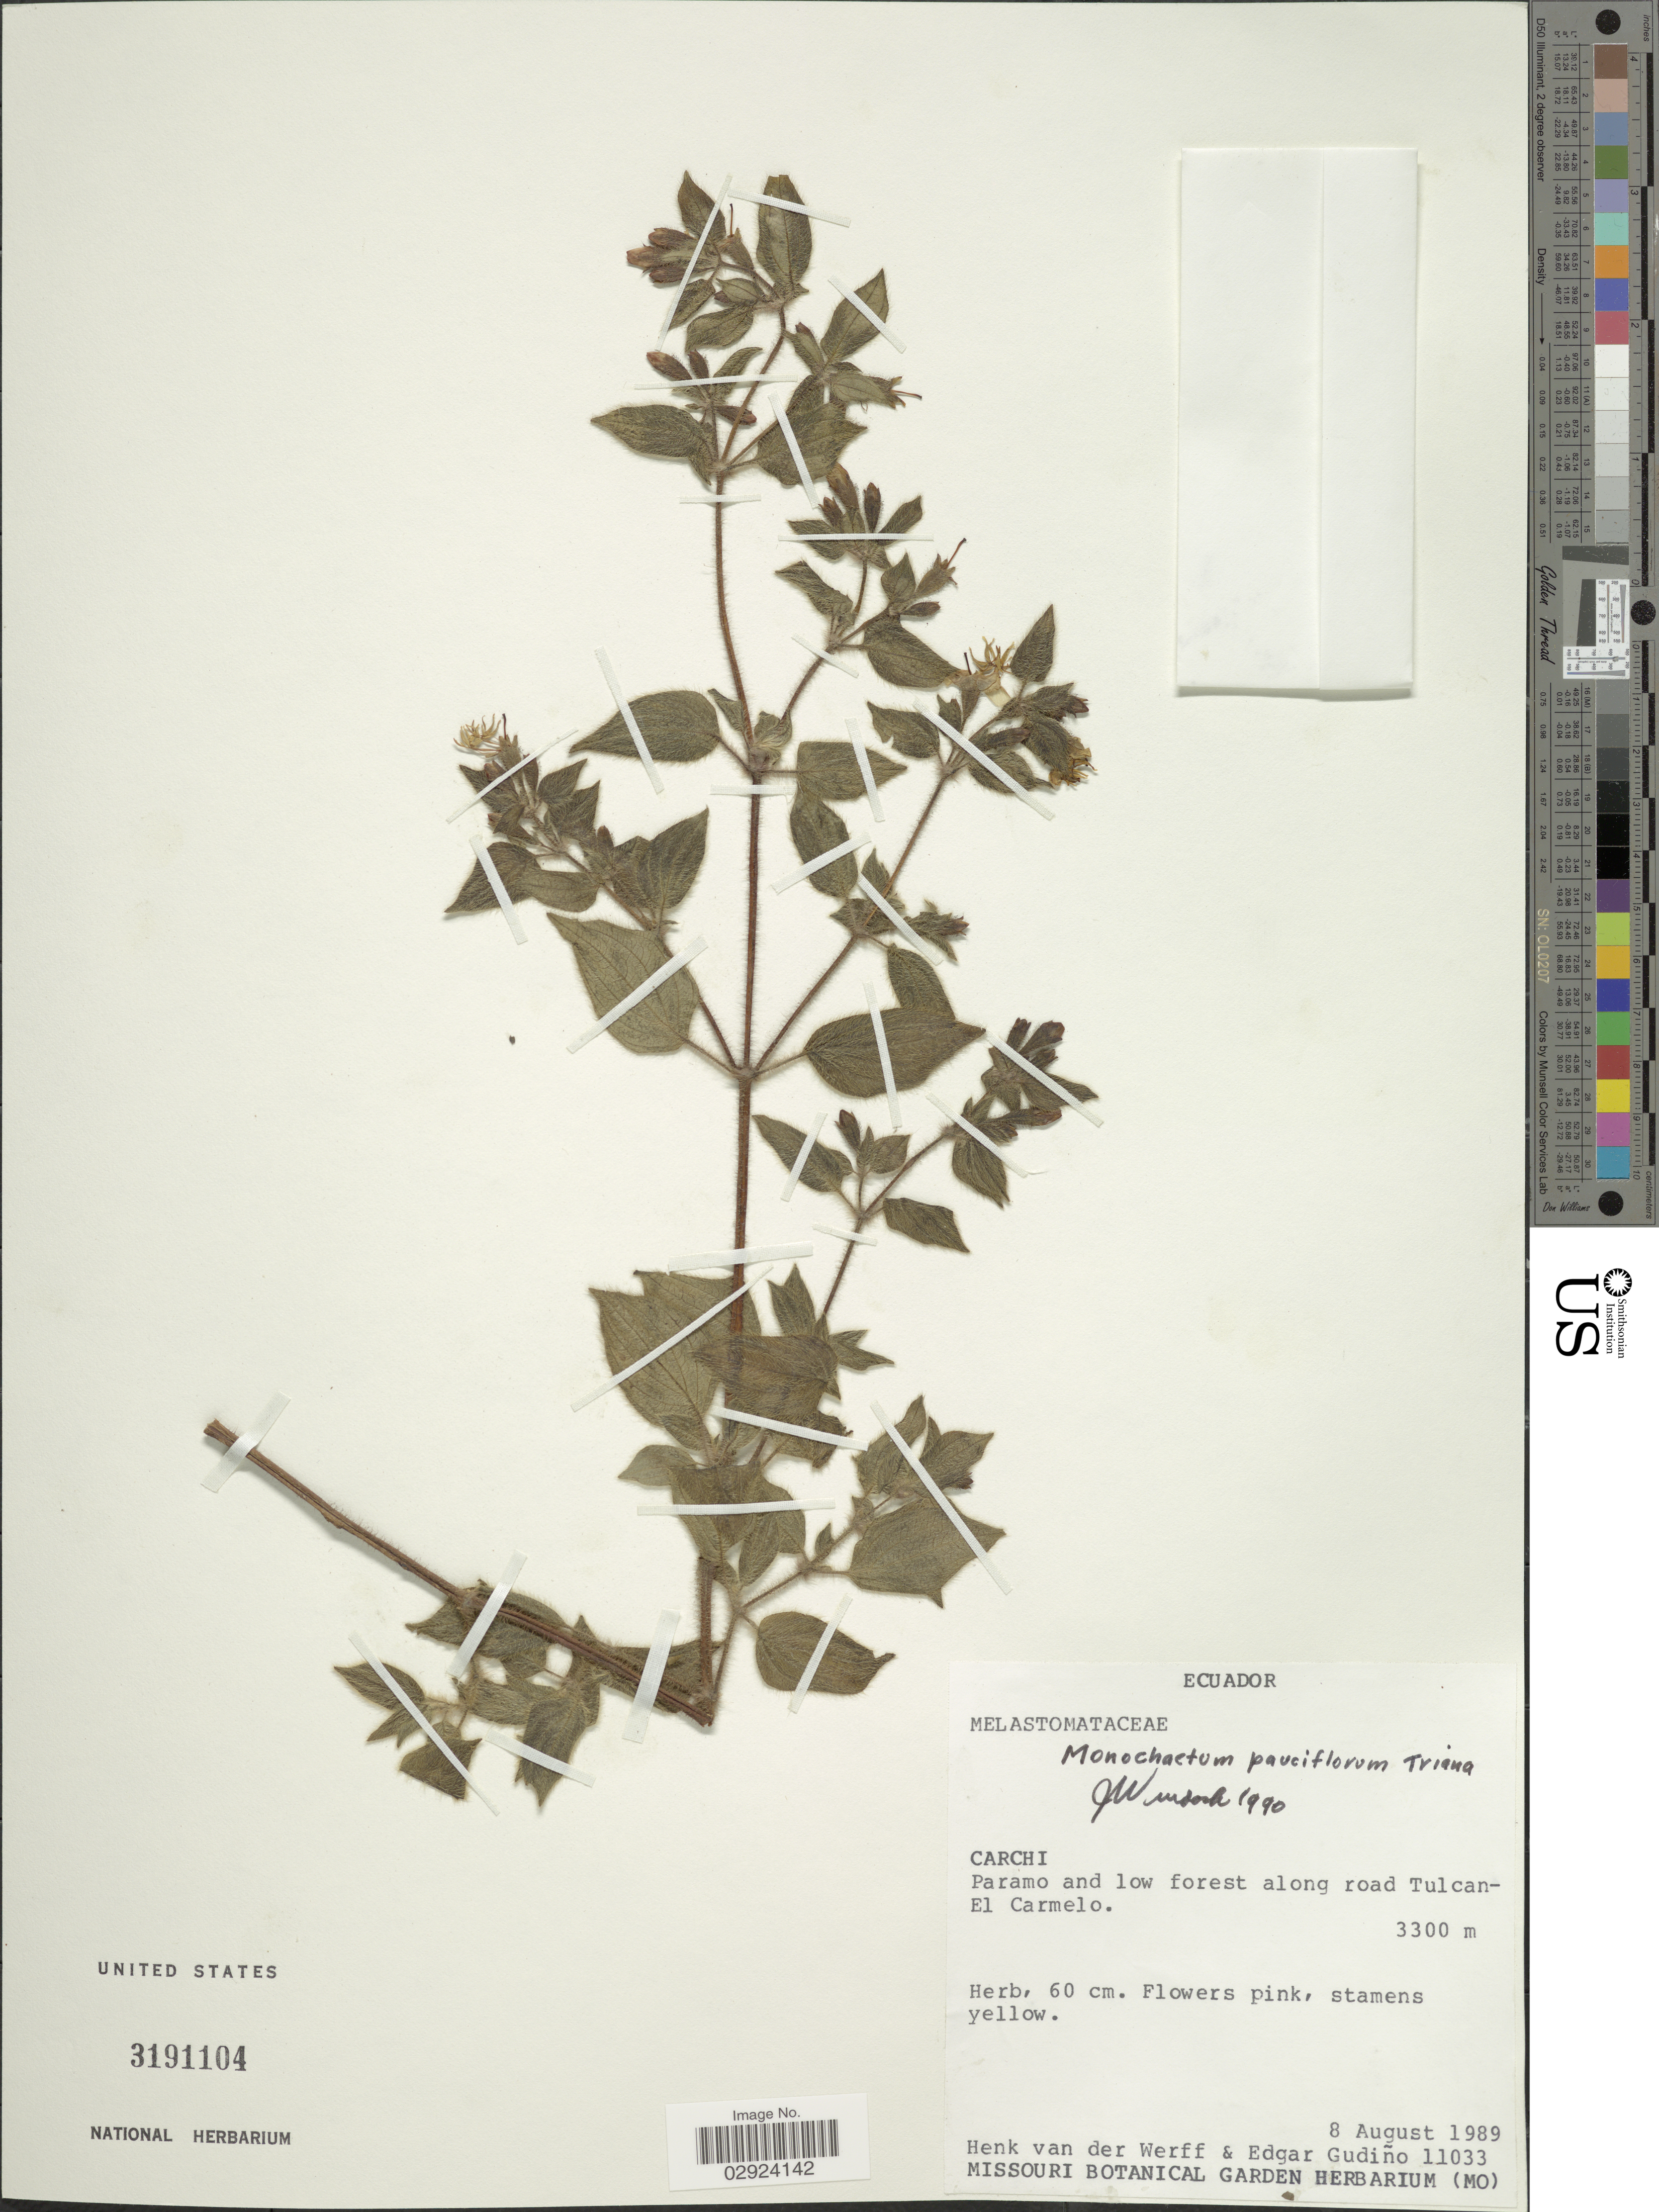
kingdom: Plantae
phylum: Tracheophyta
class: Magnoliopsida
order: Myrtales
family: Melastomataceae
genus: Monochaetum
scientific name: Monochaetum pauciflorum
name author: Triana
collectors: H. van der Werff & E. Gudiño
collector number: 11033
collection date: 1989-08-08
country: Ecuador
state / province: Carchi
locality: Carchi, Paramo and low forest along road Tulcan, El Carmelo.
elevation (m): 3300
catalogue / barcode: US 3191104